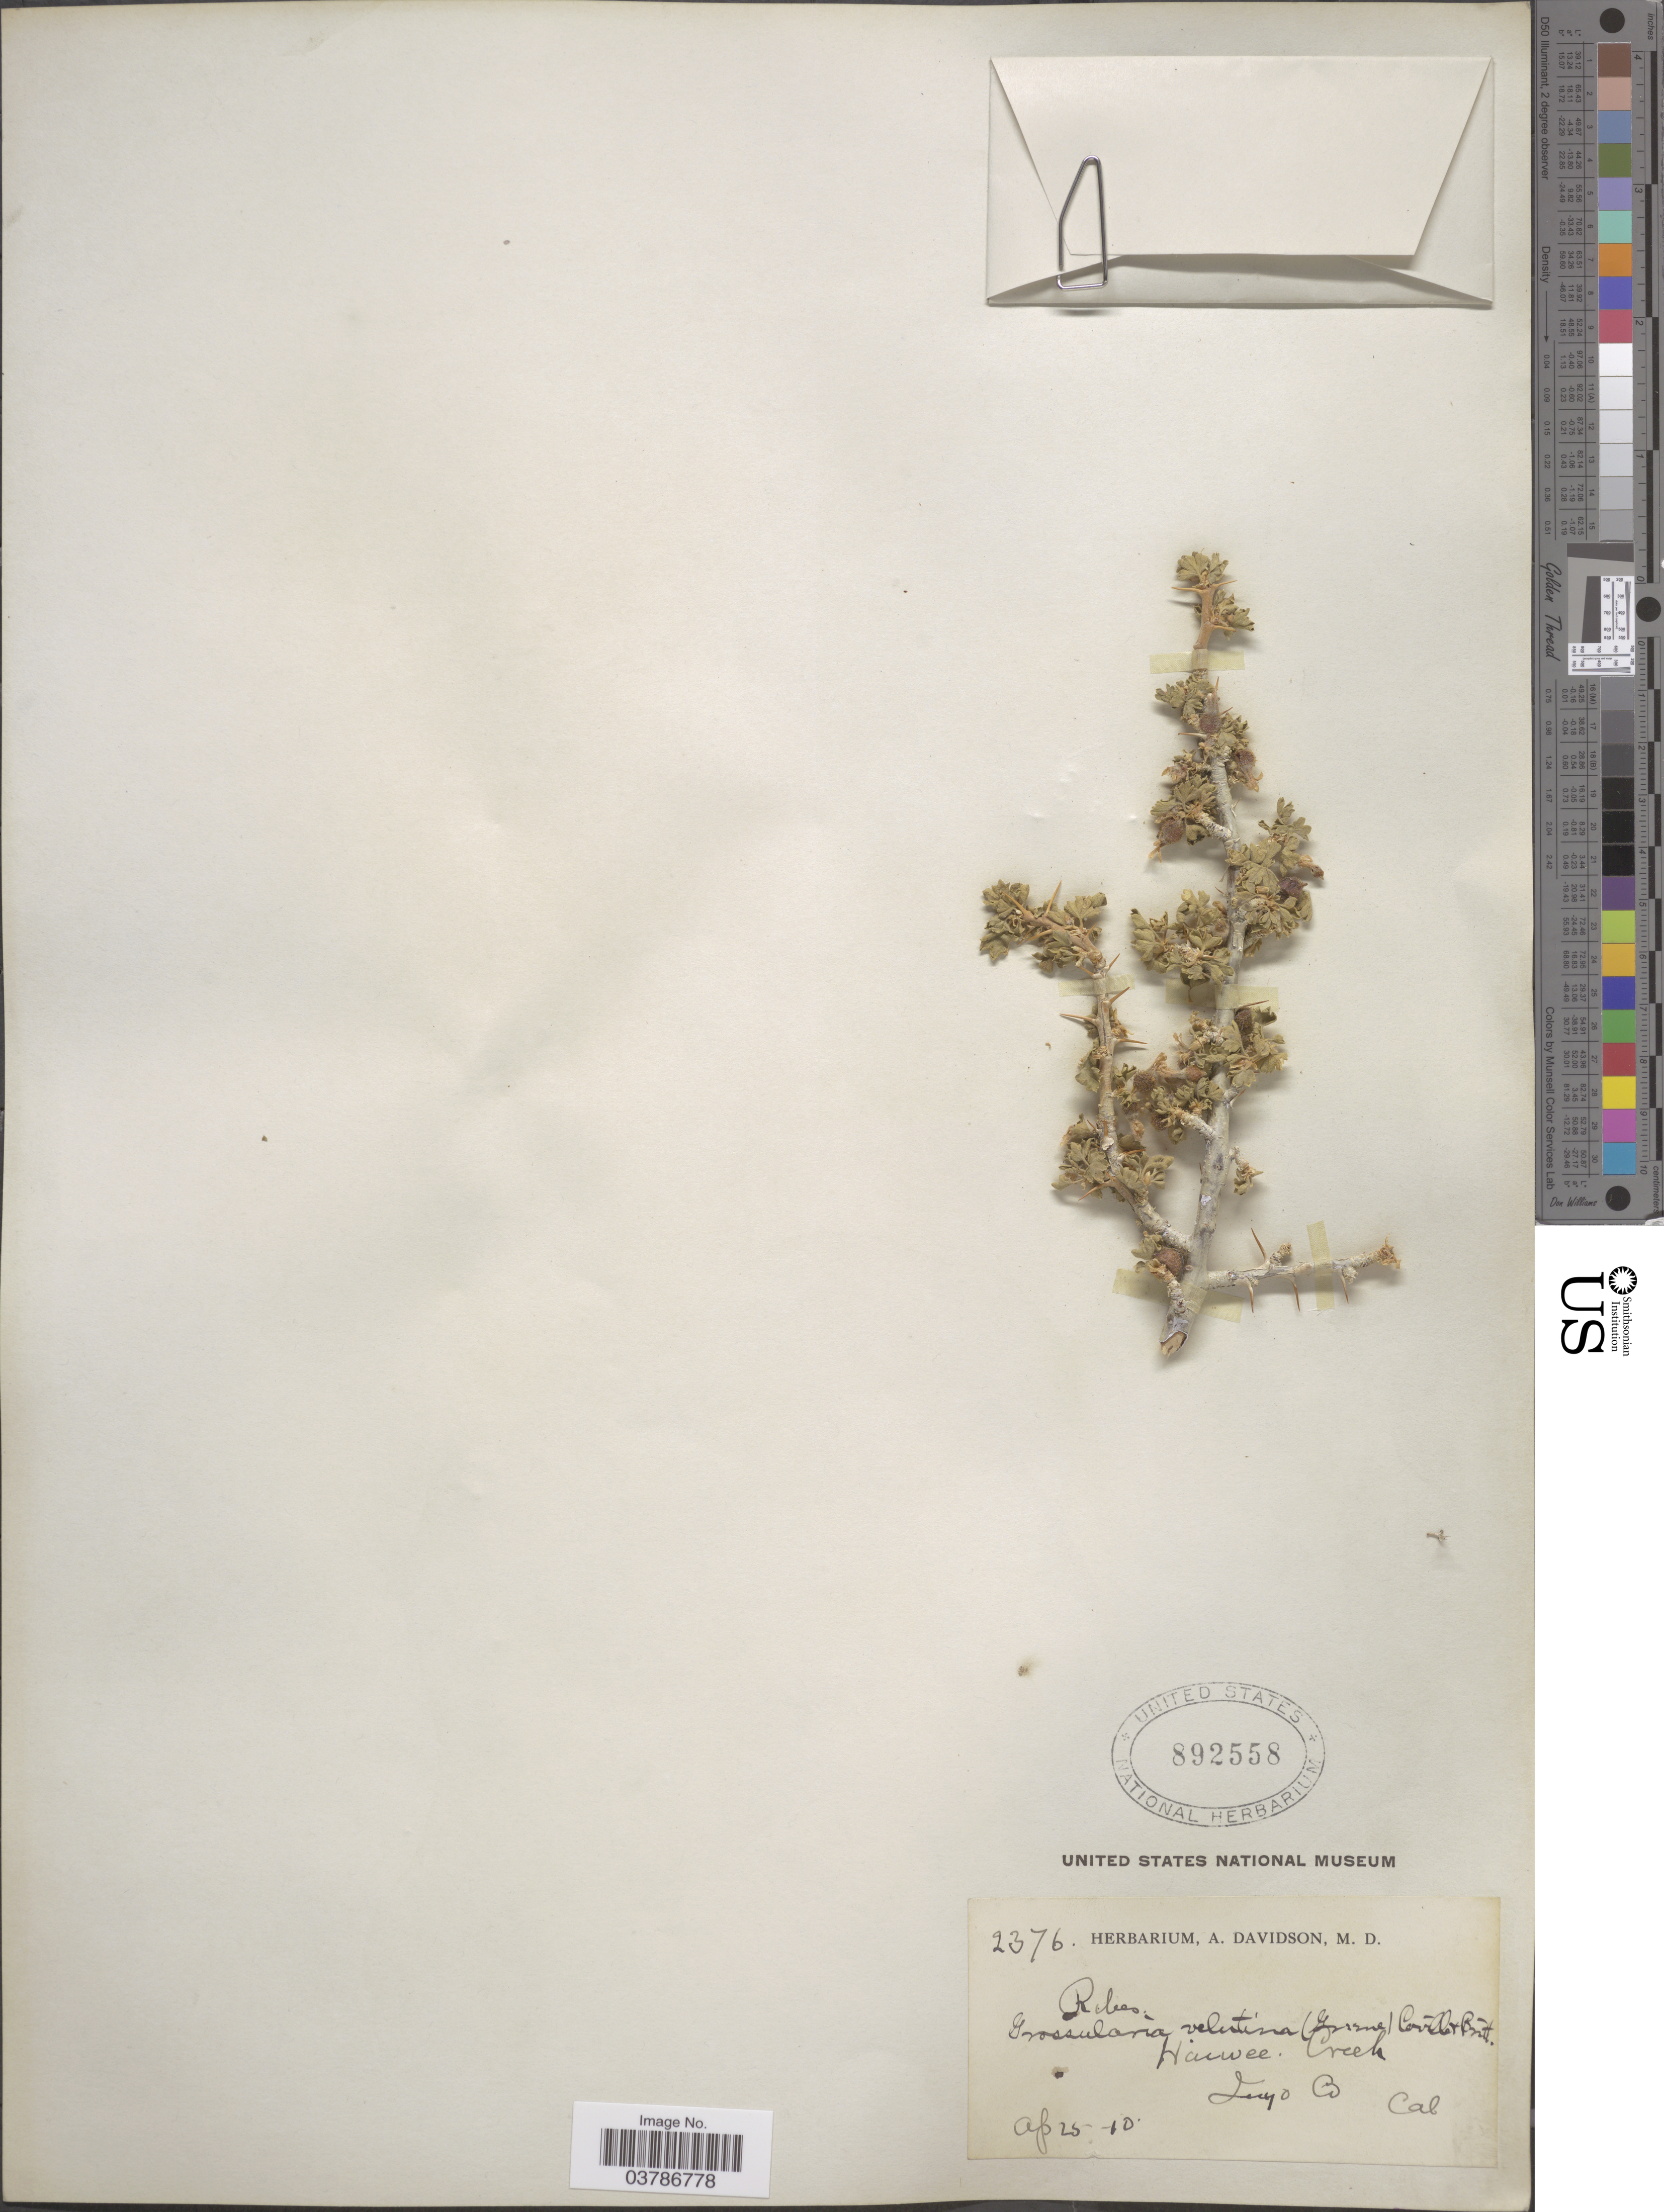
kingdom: Plantae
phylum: Tracheophyta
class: Magnoliopsida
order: Saxifragales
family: Grossulariaceae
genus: Ribes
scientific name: Ribes velutinum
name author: Greene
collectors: ex herb. A. Davidson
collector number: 2376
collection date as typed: Transcribed d/m/y: 25/4/10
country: United States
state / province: California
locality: Haiwee Creek.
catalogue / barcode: US 892558